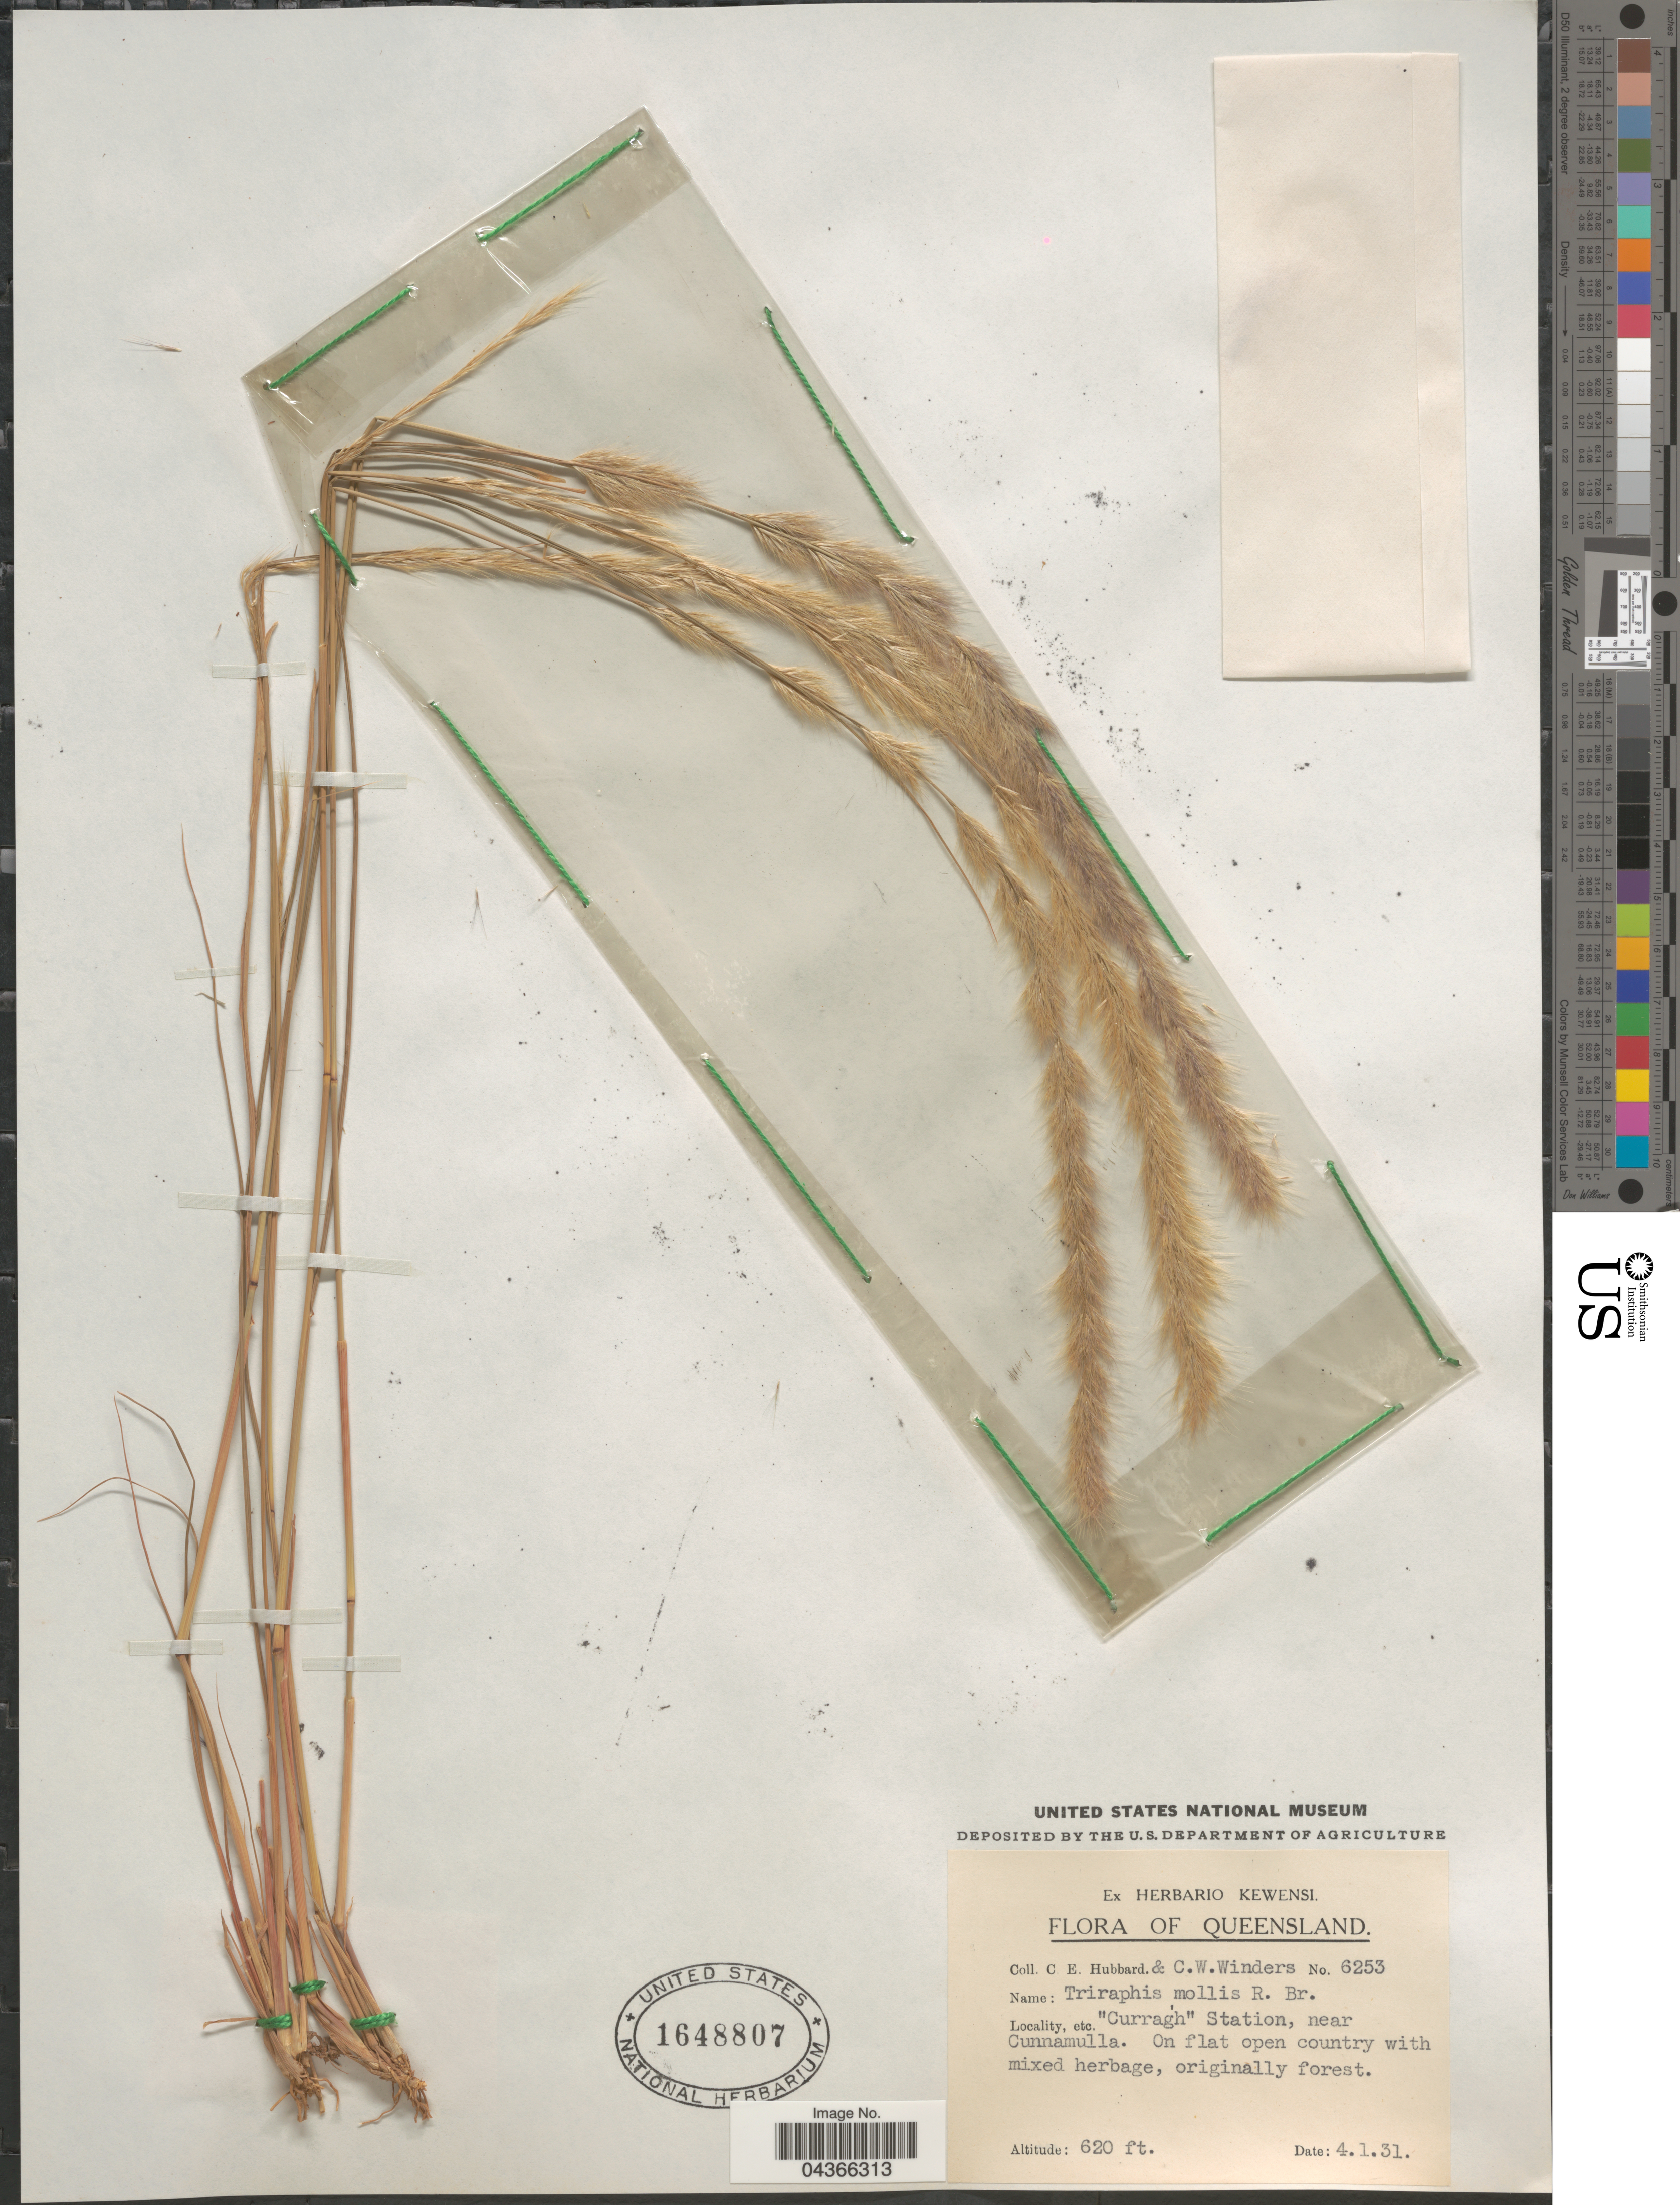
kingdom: Plantae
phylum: Tracheophyta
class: Liliopsida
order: Poales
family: Poaceae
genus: Triraphis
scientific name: Triraphis mollis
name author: R. Br.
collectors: C. E. Hubbard & C. Winders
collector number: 6253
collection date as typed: Transcribed d/m/y: 4/1/31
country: Australia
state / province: Queensland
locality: Curragh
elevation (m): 189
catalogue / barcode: US 1648807